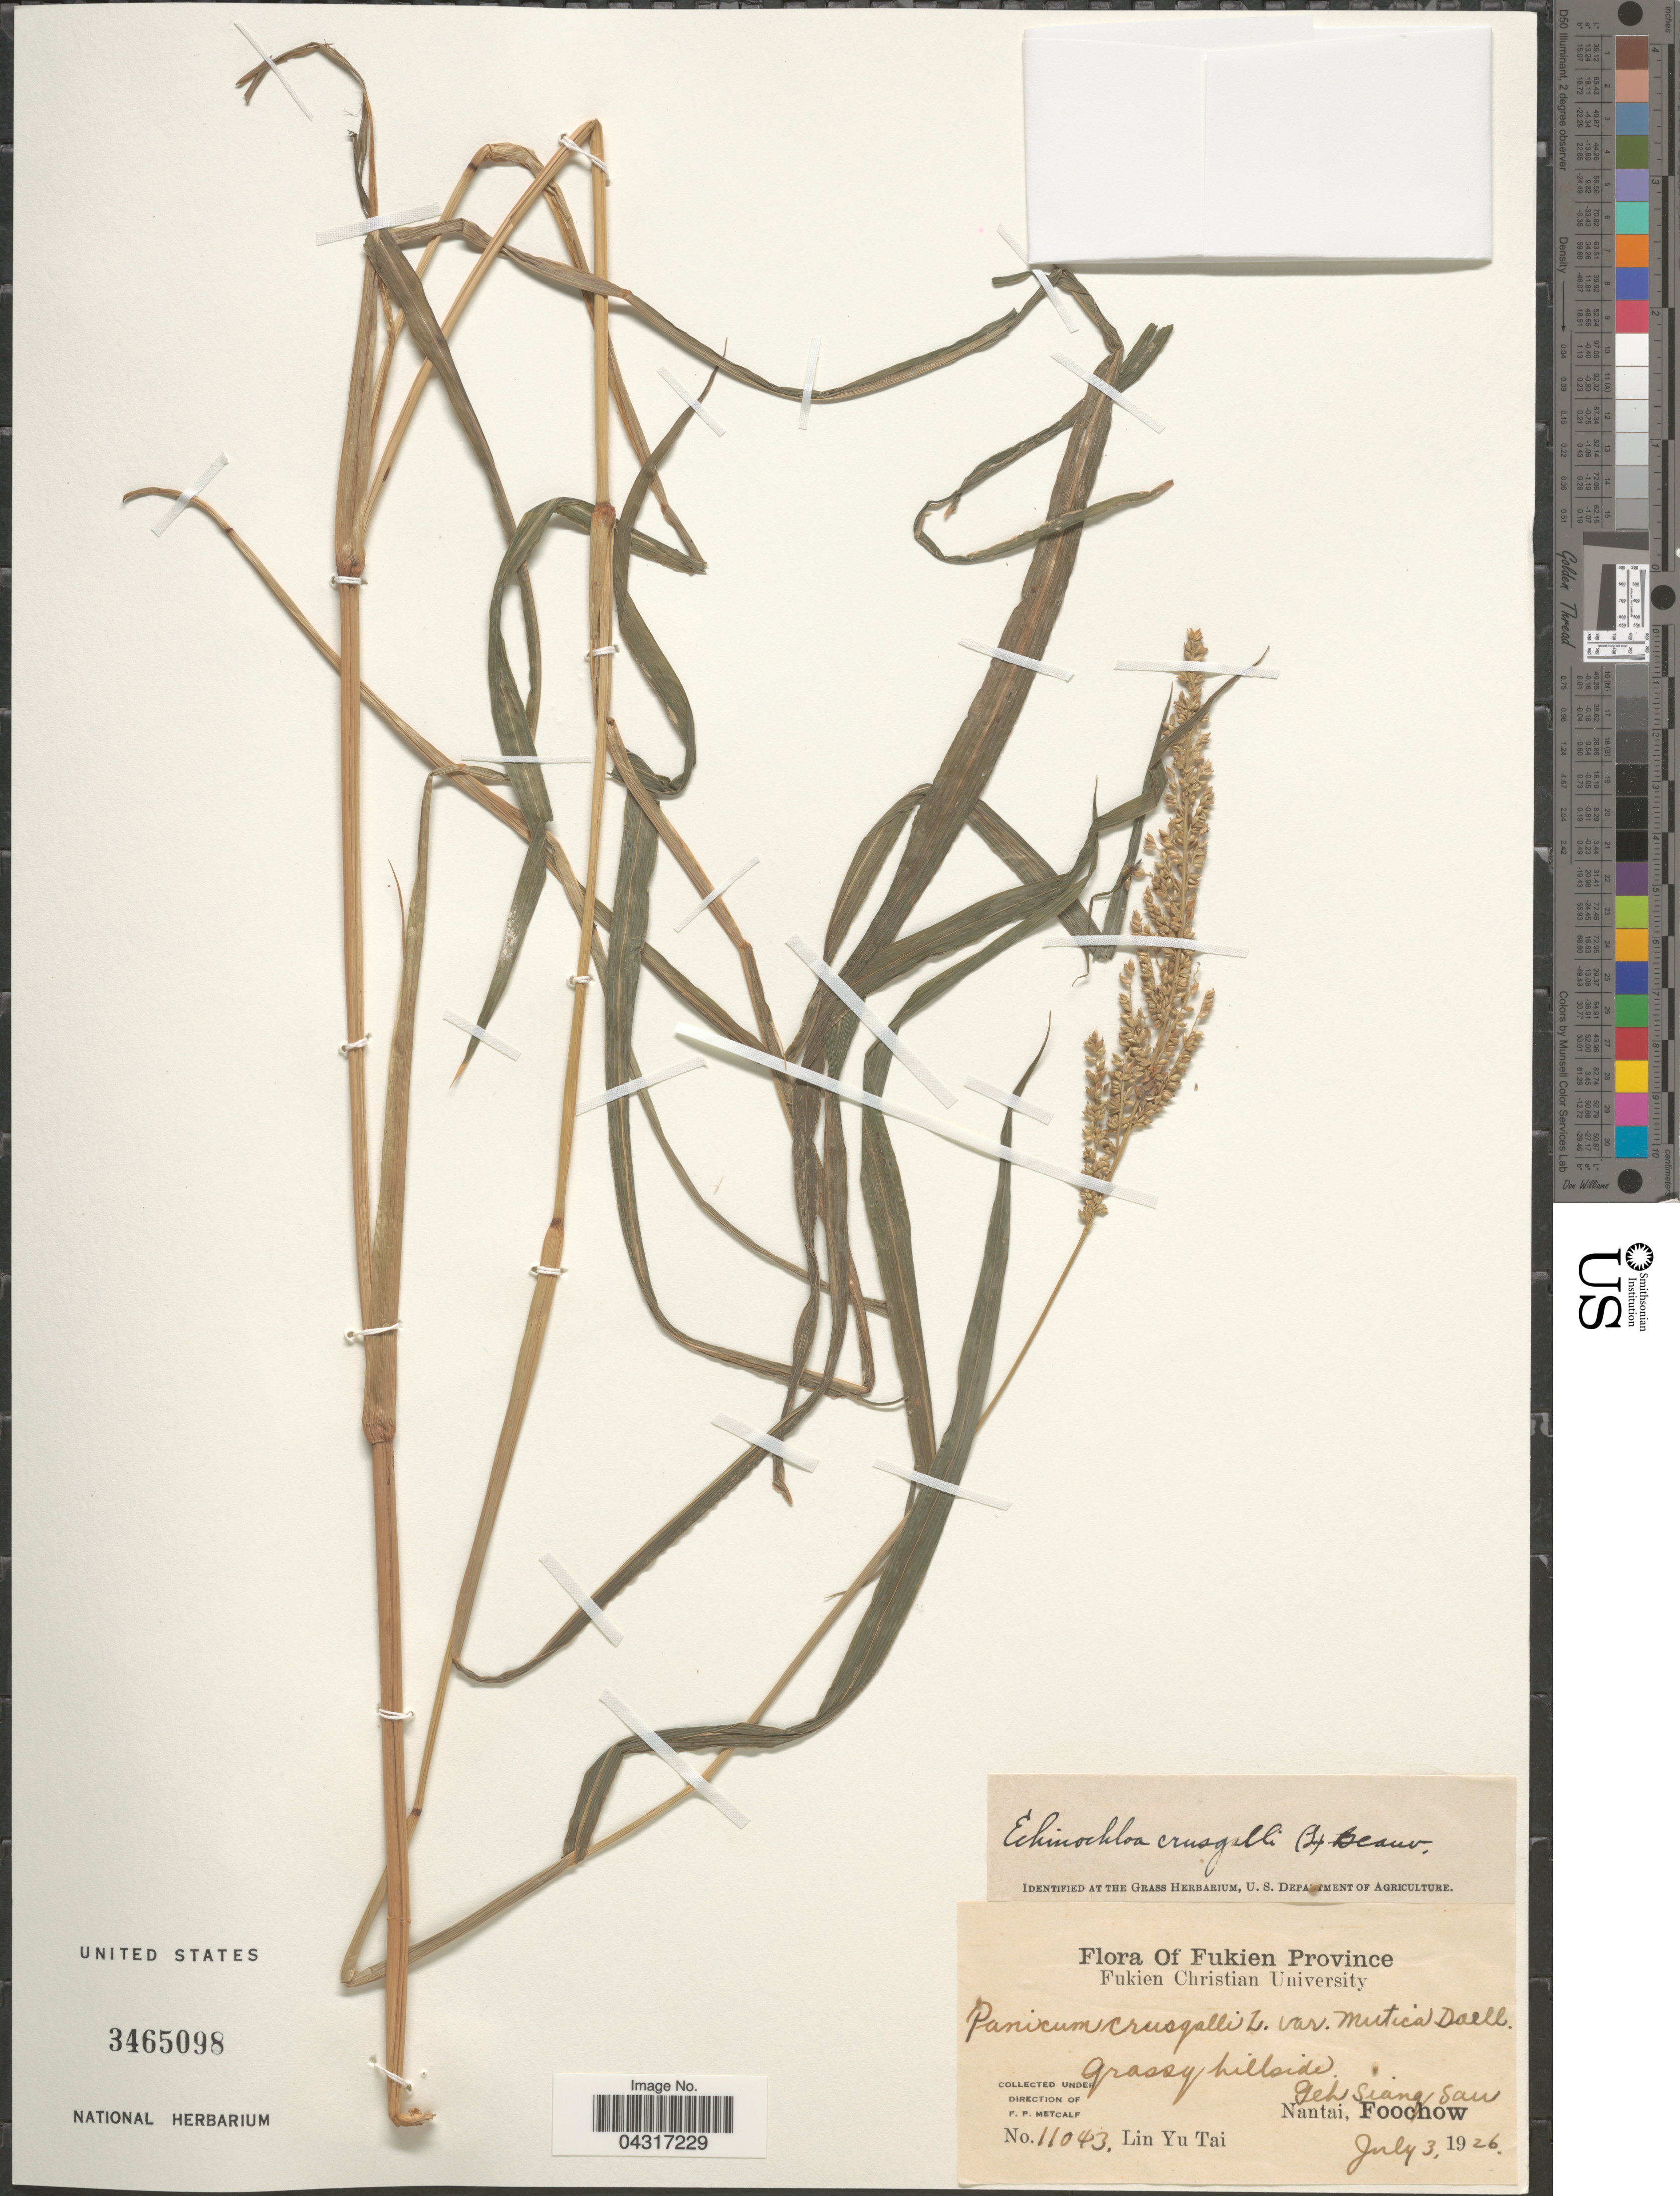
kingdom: Plantae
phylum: Tracheophyta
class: Liliopsida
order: Poales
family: Poaceae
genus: Echinochloa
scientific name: Echinochloa crus-galli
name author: (L.) P. Beauv.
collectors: L. Tai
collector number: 11043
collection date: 1926-07-03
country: China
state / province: Fujian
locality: Fukien Province. Grassy hillside Gek Siang San. Nantai, Foochow.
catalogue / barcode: US 3465098